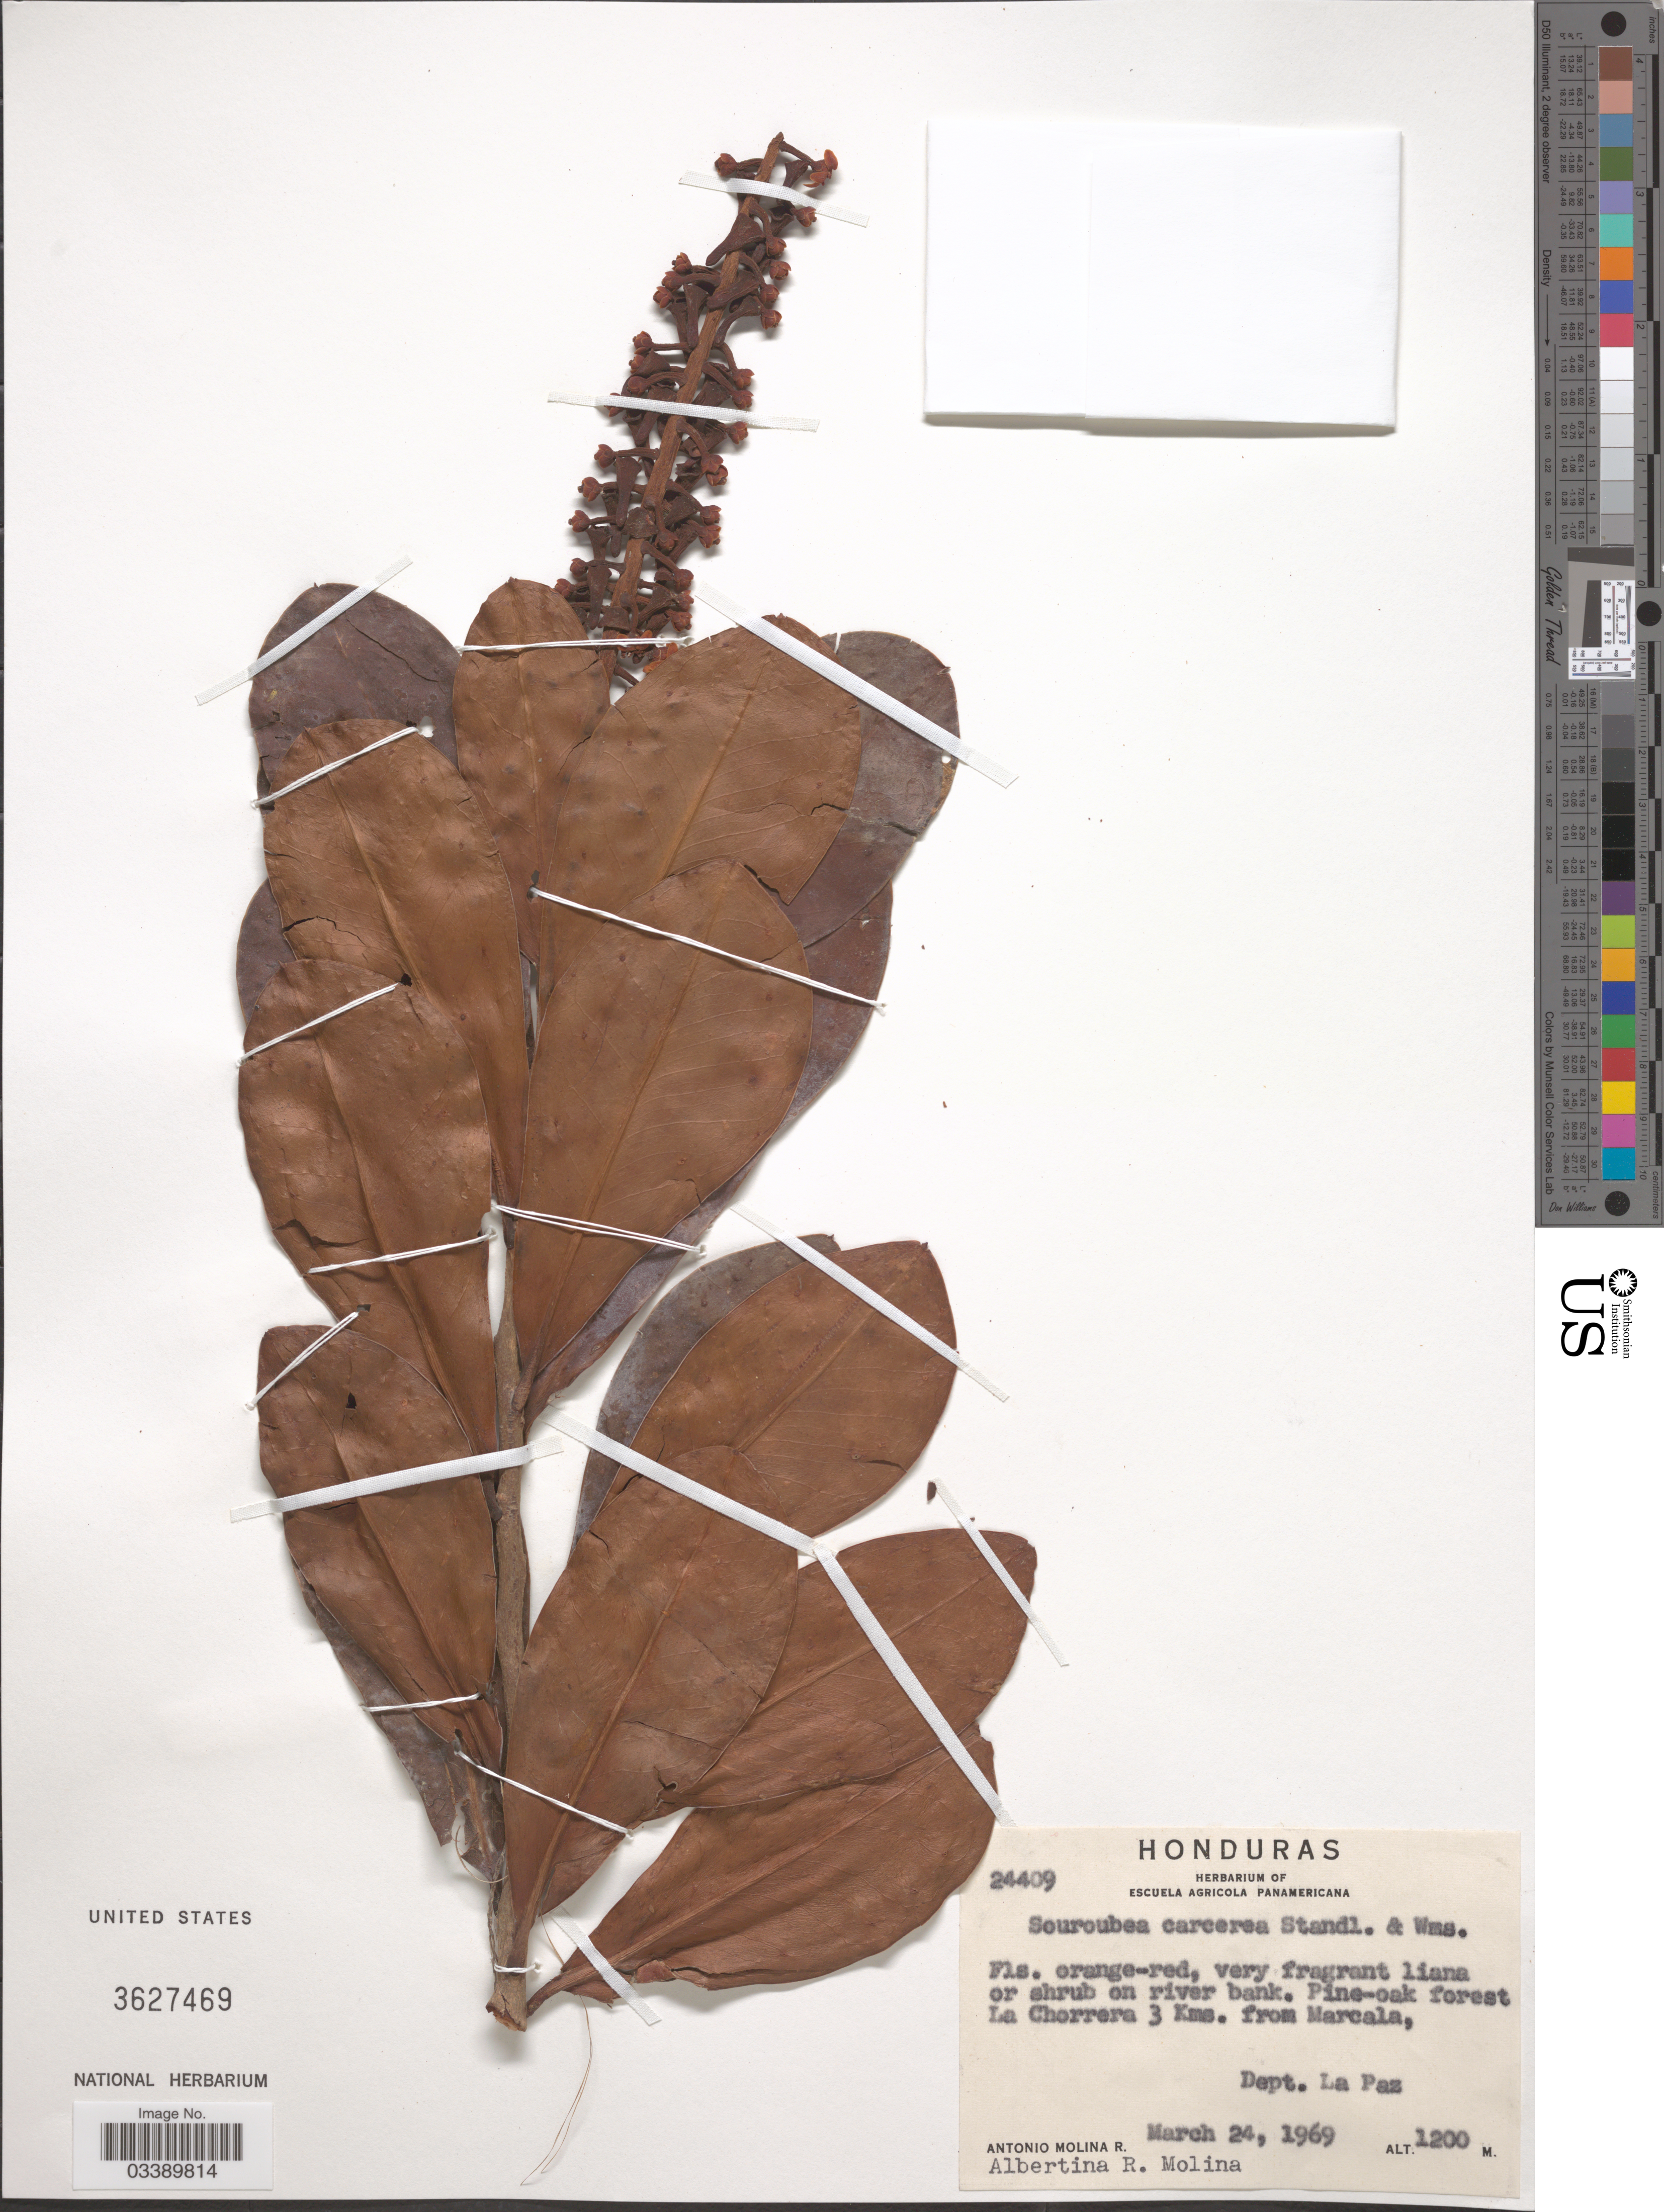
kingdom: Plantae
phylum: Tracheophyta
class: Magnoliopsida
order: Ericales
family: Marcgraviaceae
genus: Souroubea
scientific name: Souroubea exauriculata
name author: Delpino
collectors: A. Molina R. & A. R. Molina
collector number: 24409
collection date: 1969-03-24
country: Honduras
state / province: La Paz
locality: Pine-oak forest La Chorrera 3 Kms. from Marcala, Dept. La Paz.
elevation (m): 1200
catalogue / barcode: US 3627469